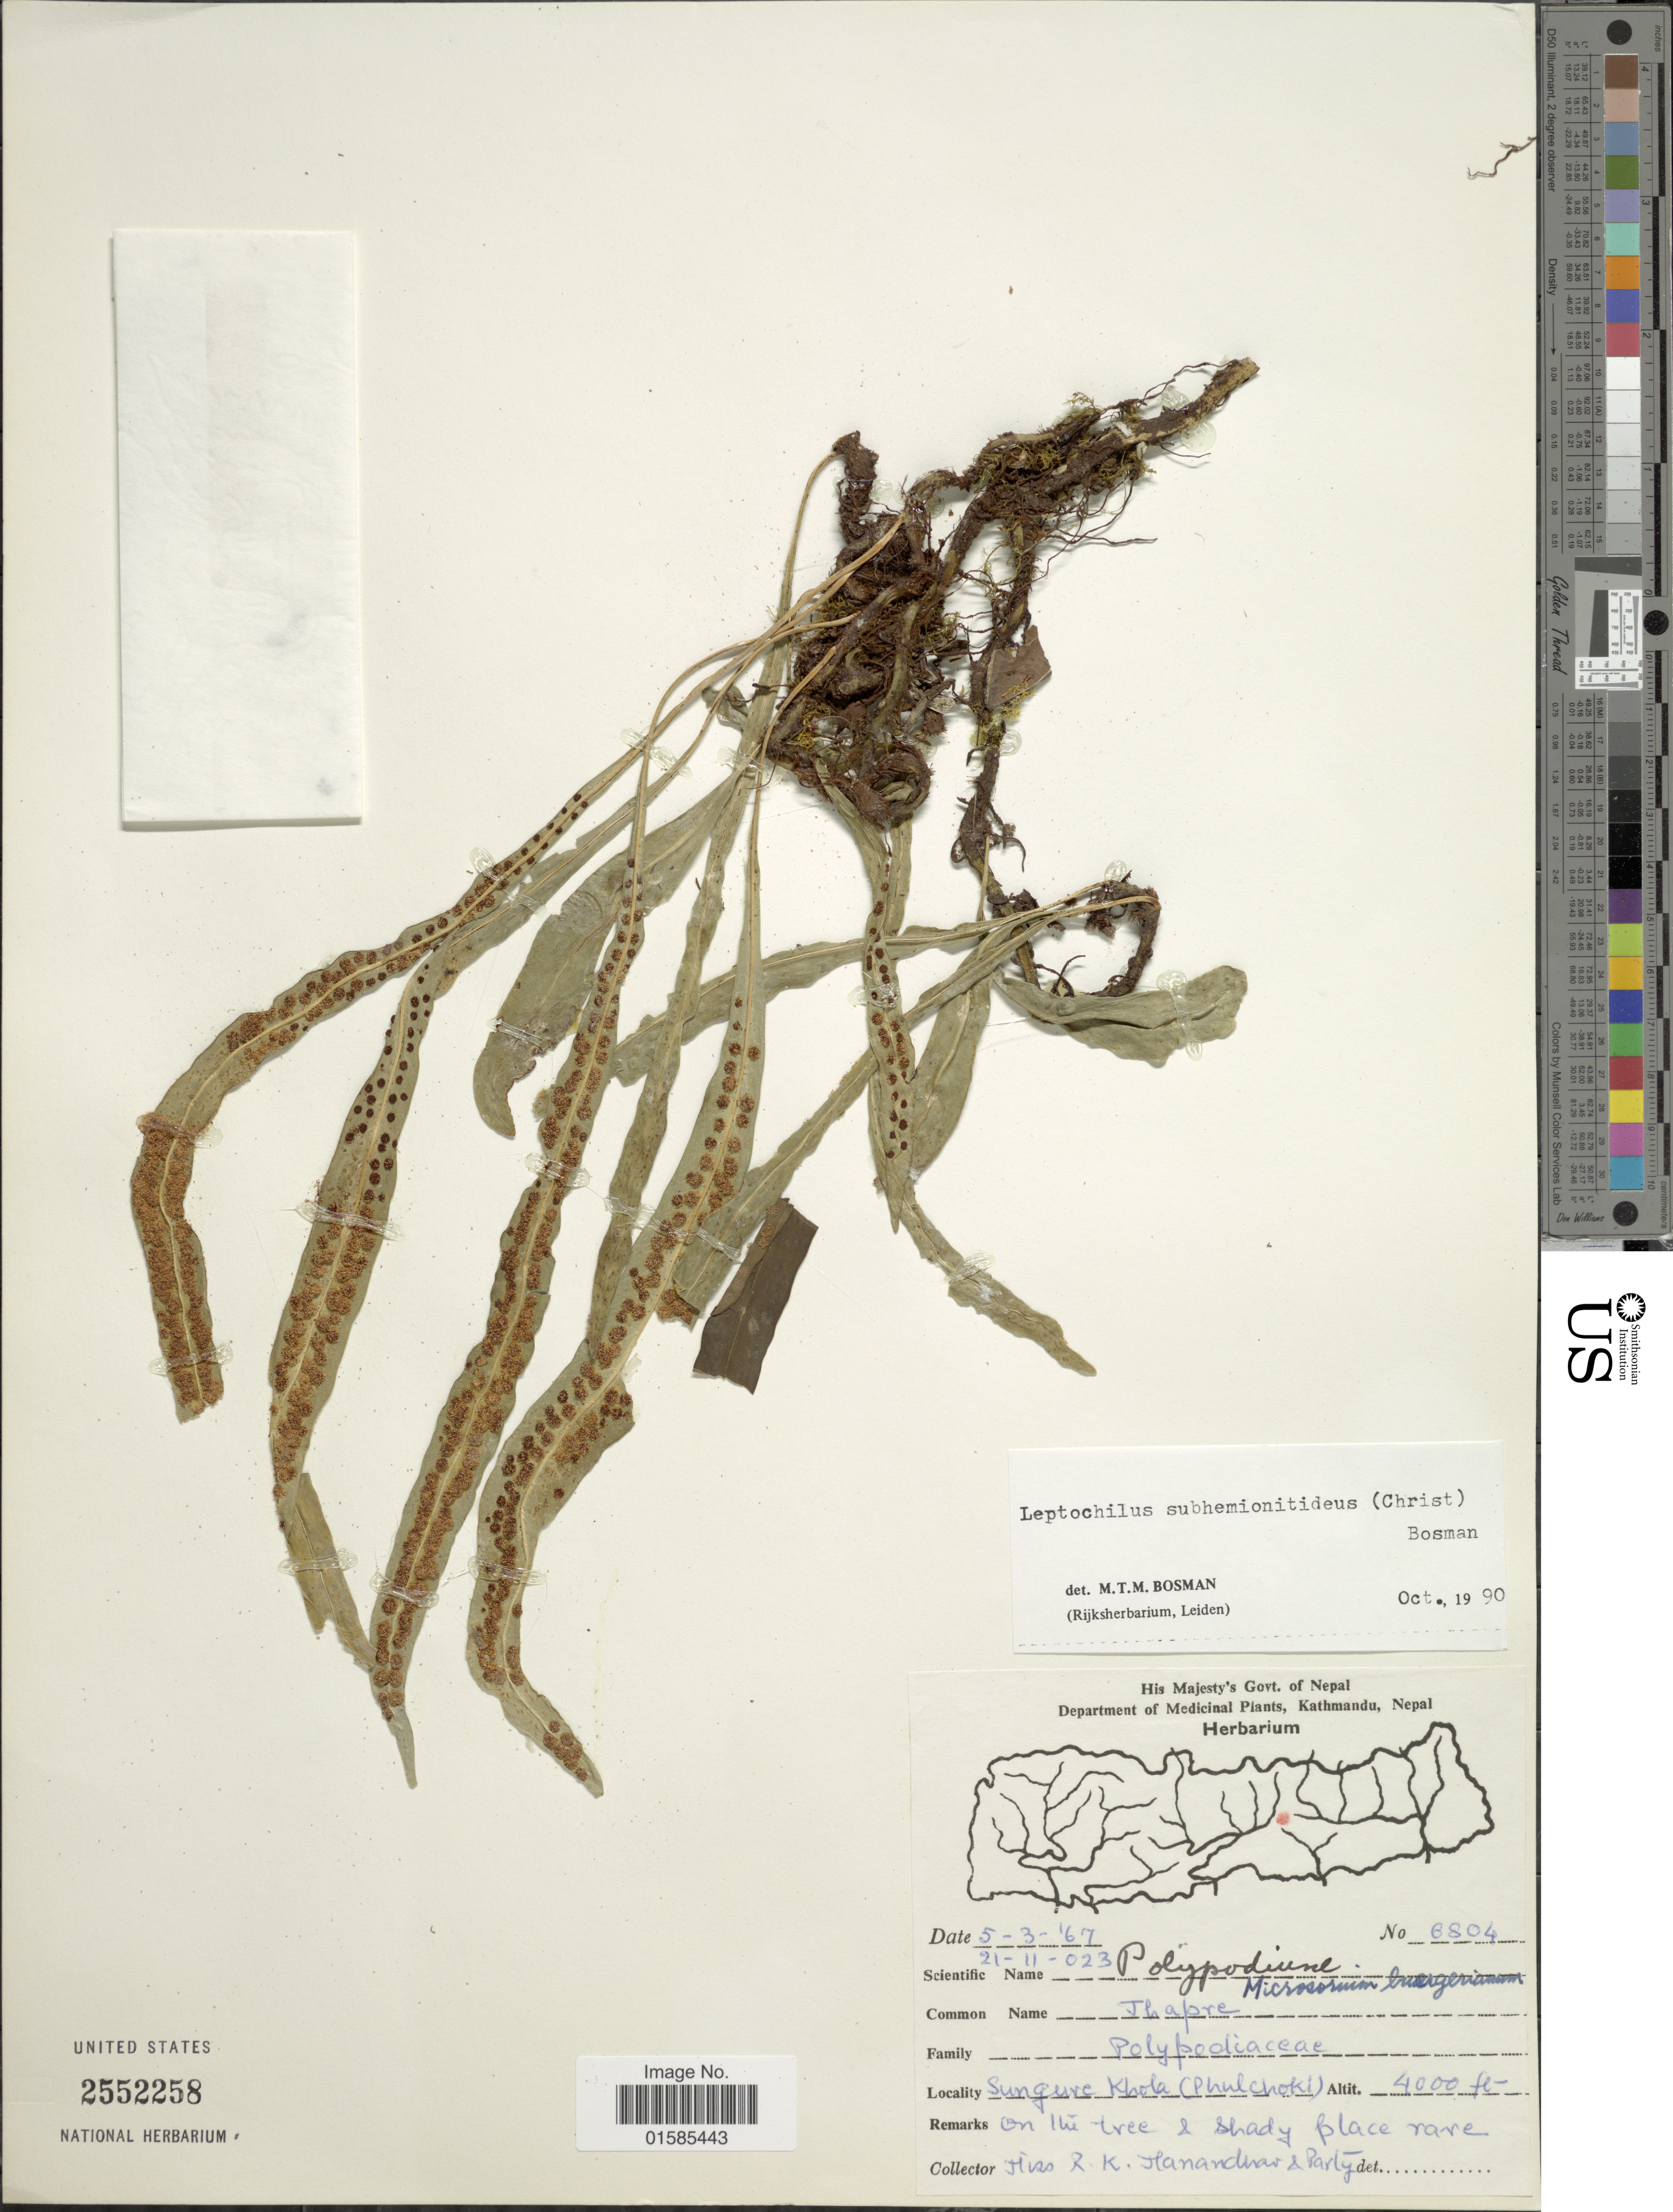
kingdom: Plantae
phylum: Tracheophyta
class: Polypodiopsida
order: Polypodiales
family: Polypodiaceae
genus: Leptochilus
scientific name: Leptochilus subhemionitideus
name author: (Christ) Bosman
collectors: R. Manandhar & et al.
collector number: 6804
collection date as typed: Transcribed d/m/y: 5/3/67 to 21/11/23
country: Nepal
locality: Nepal, Sungure Khola (Phulchoki)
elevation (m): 1219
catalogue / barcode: US 2552258